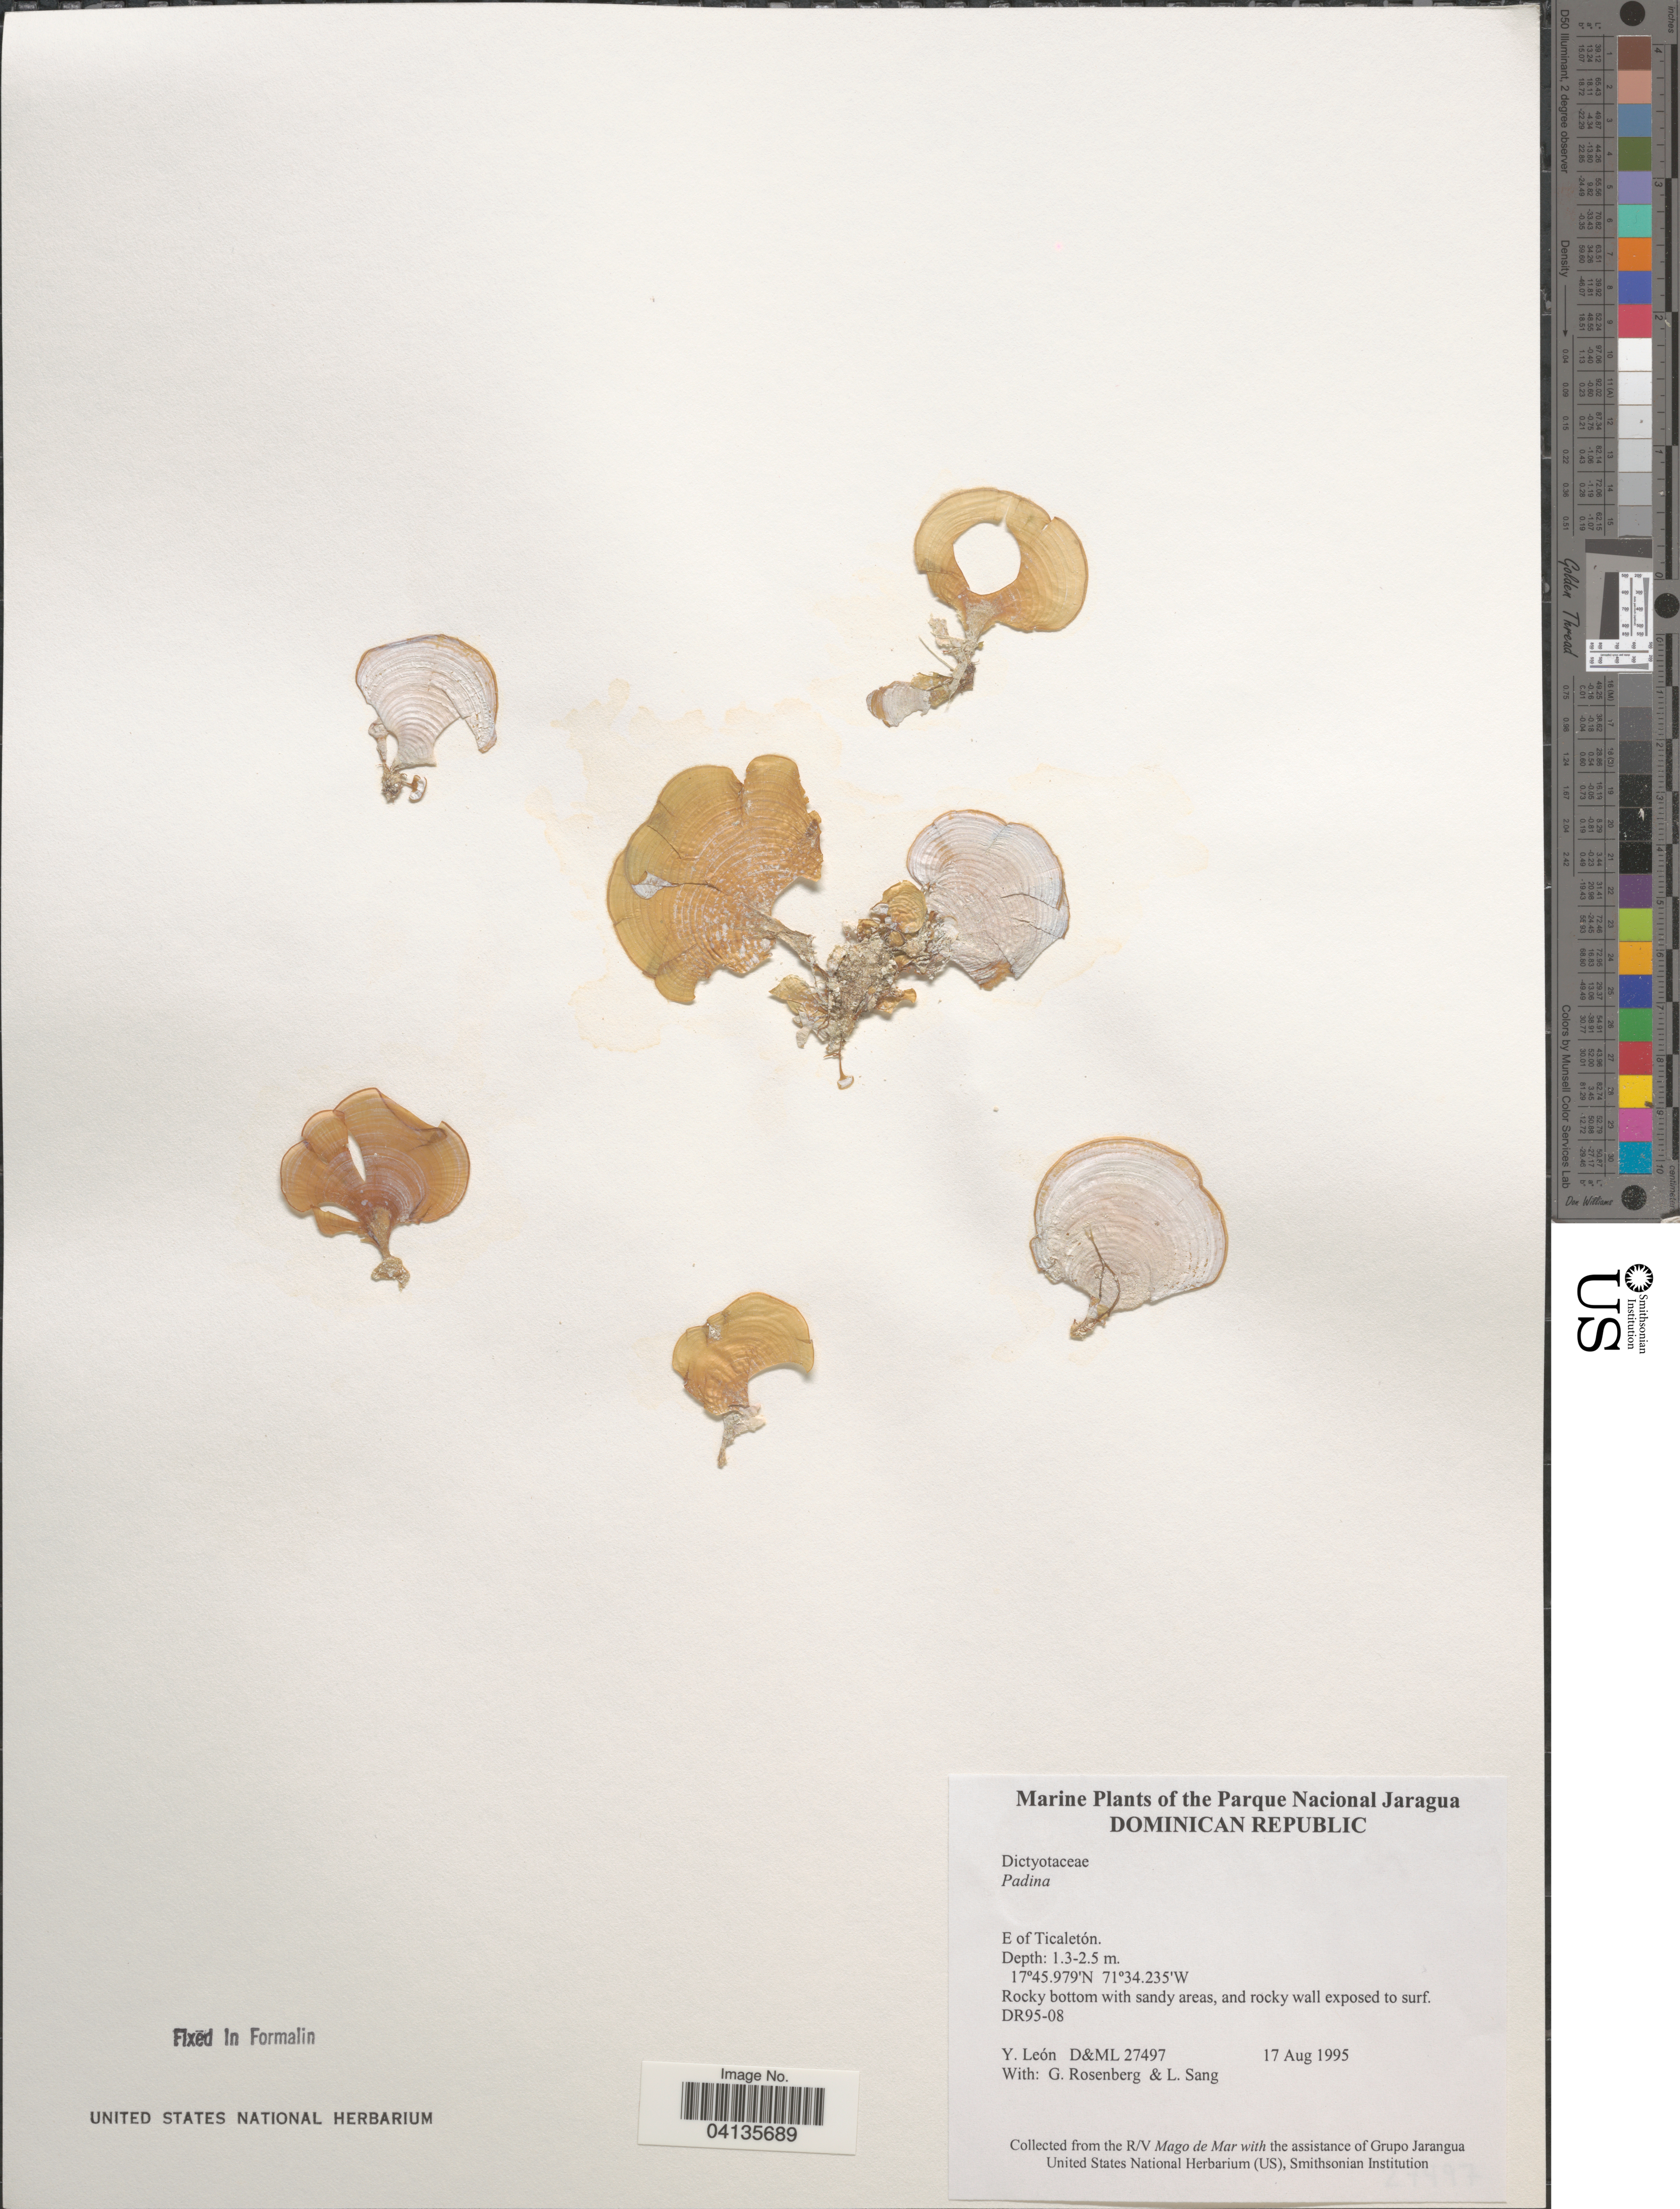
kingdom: Chromista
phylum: Ochrophyta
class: Phaeophyceae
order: Dictyotales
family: Dictyotaceae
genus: Padina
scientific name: Padina sp.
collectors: Y. León, G. Rosenberg & L. Sang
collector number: D&ML27497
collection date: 1995-08-17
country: Dominican Republic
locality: Parque Nacional Jaragua. E of Ticaletón.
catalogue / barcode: US 238705